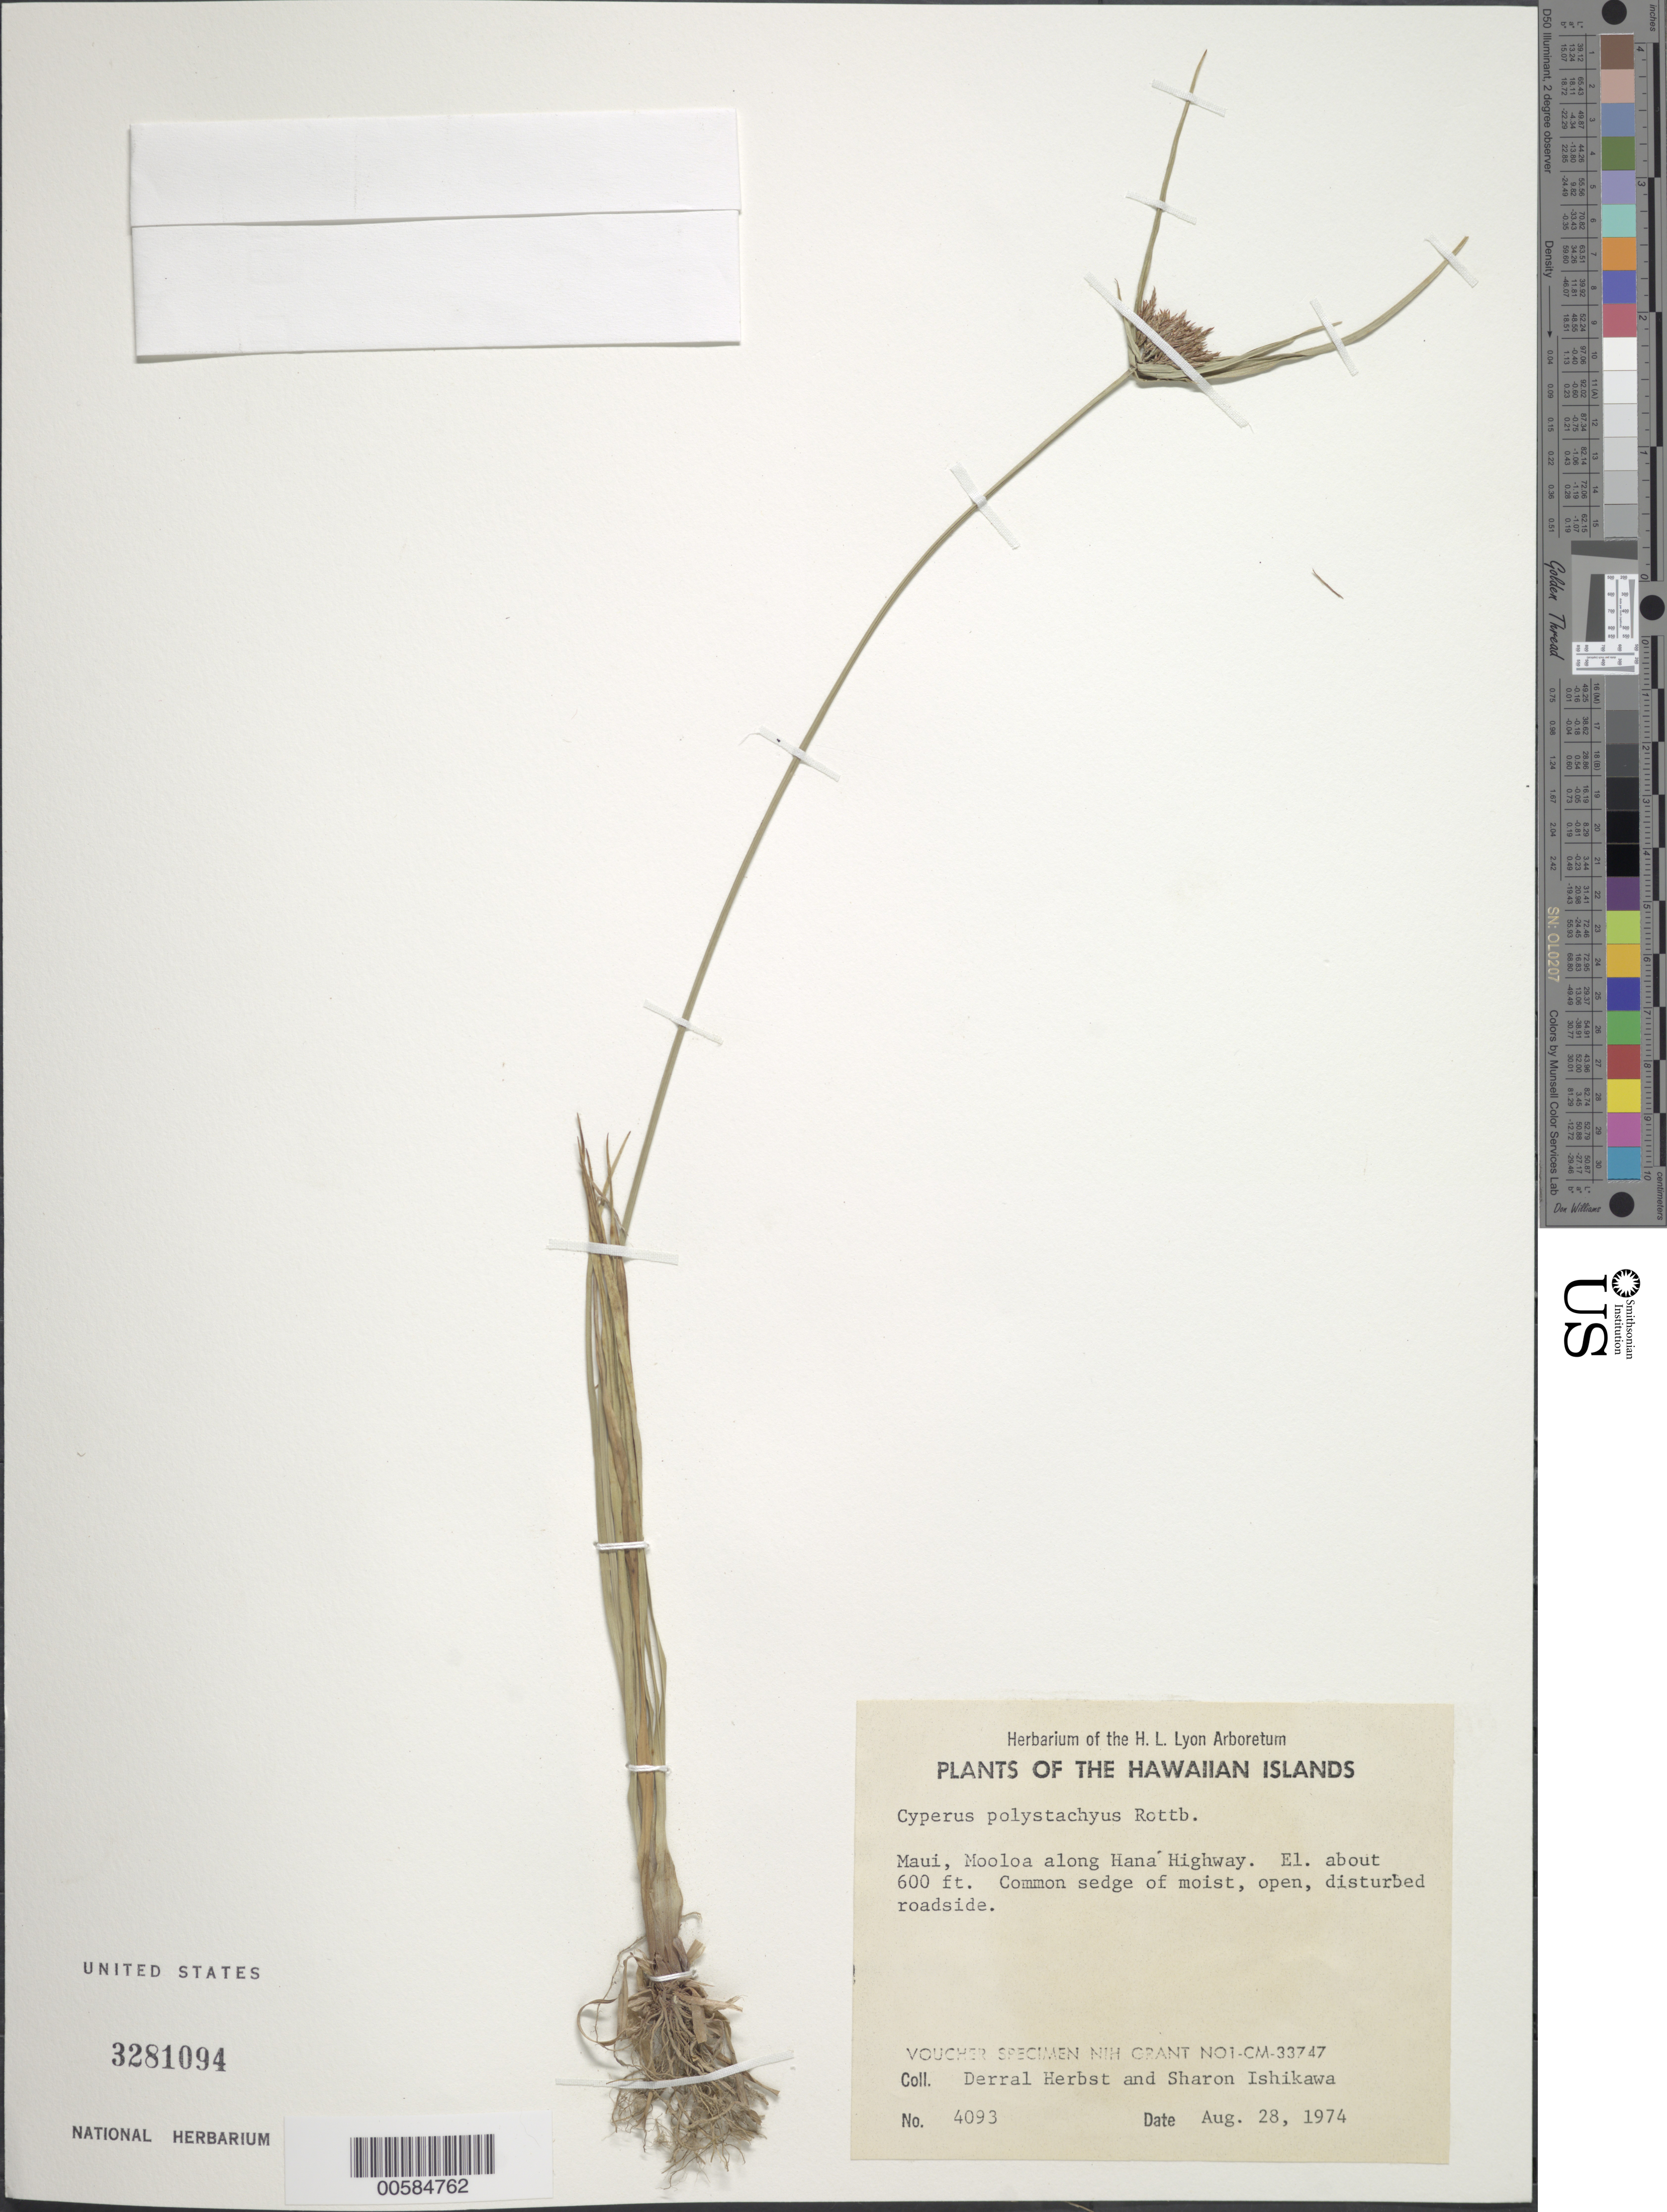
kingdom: Plantae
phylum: Tracheophyta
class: Liliopsida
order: Poales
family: Cyperaceae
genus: Cyperus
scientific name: Cyperus polystachyos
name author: Rottb.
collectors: D. R. Herbst & S. Ishikawa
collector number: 4093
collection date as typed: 28 Aug 1974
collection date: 1974-08-28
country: United States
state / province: Hawaii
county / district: Maui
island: Maui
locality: Mooloa along Hana Hwy.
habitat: Moist, open, disturbed roadside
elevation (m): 183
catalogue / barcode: US 3281094